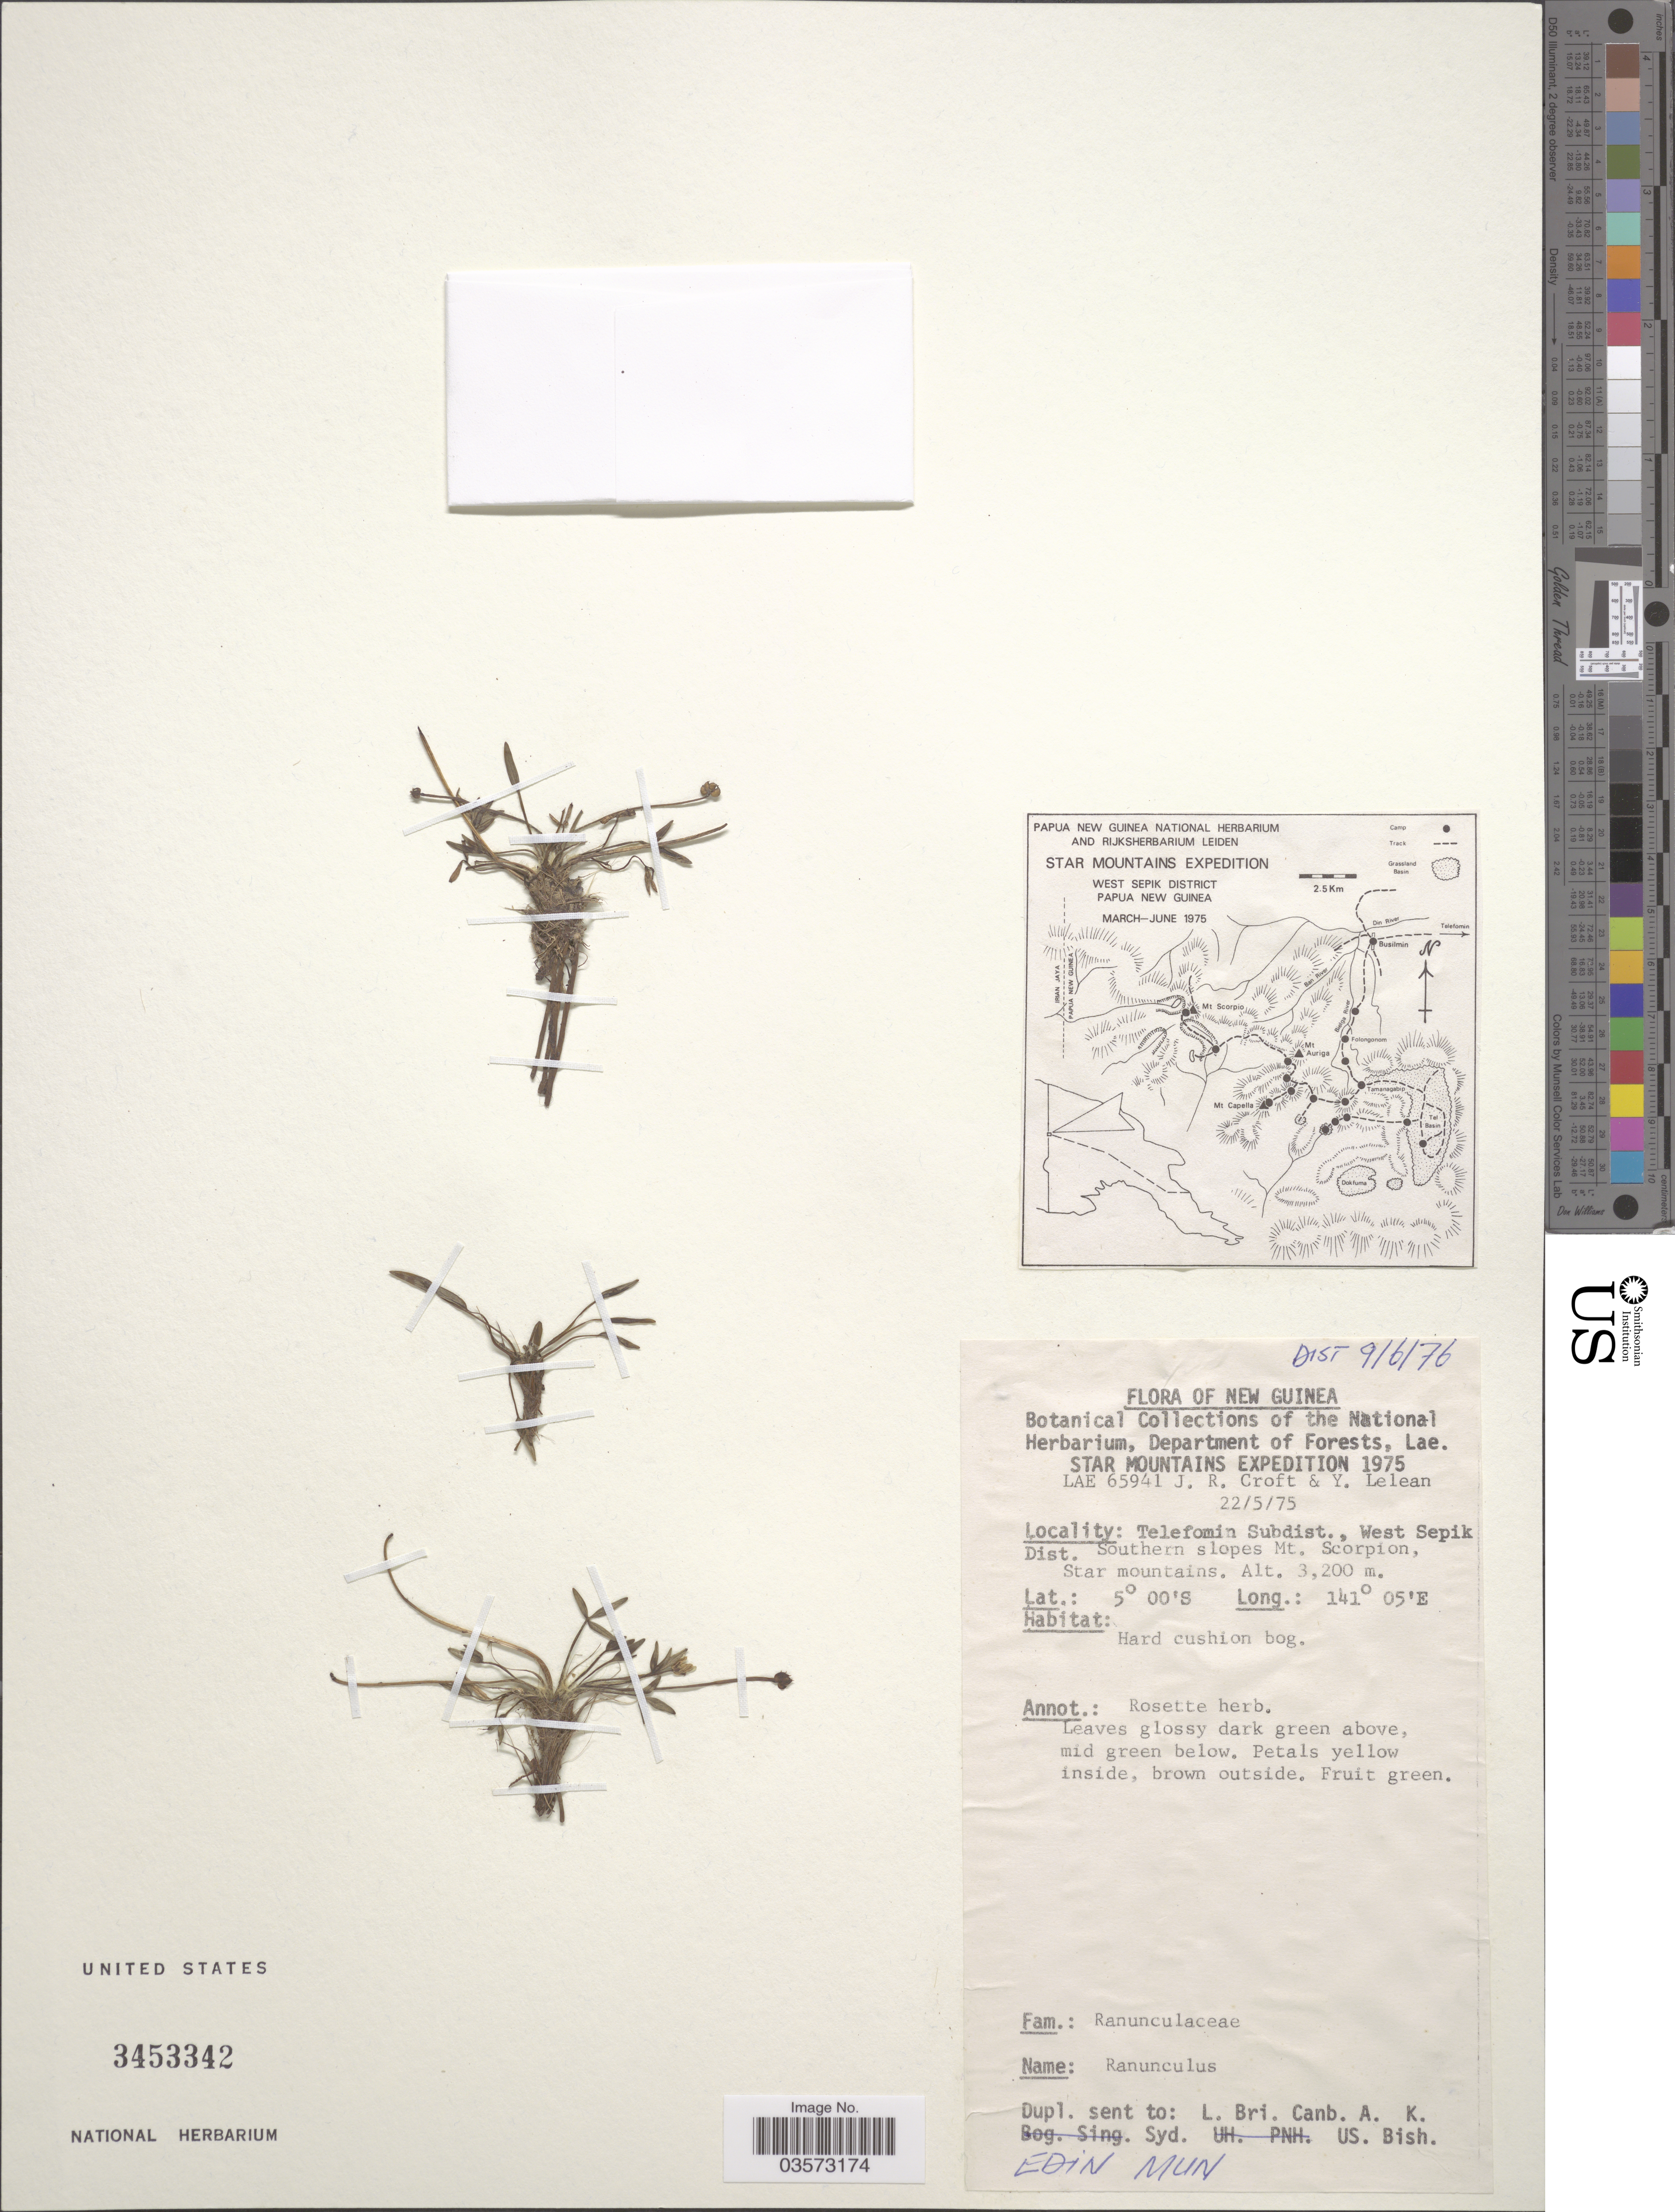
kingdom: Plantae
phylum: Tracheophyta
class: Magnoliopsida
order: Ranunculales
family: Ranunculaceae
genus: Ranunculus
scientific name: Ranunculus sp.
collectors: J. R. Croft & Y. Lelean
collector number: LAE65941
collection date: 1975-05-22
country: Papua New Guinea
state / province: Sandaun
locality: New Guinea. Telefomin Subdist., West Sepik Dist. Southern slopes Mt. Scorpion, Star mountains.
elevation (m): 3200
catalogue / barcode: US 3453342